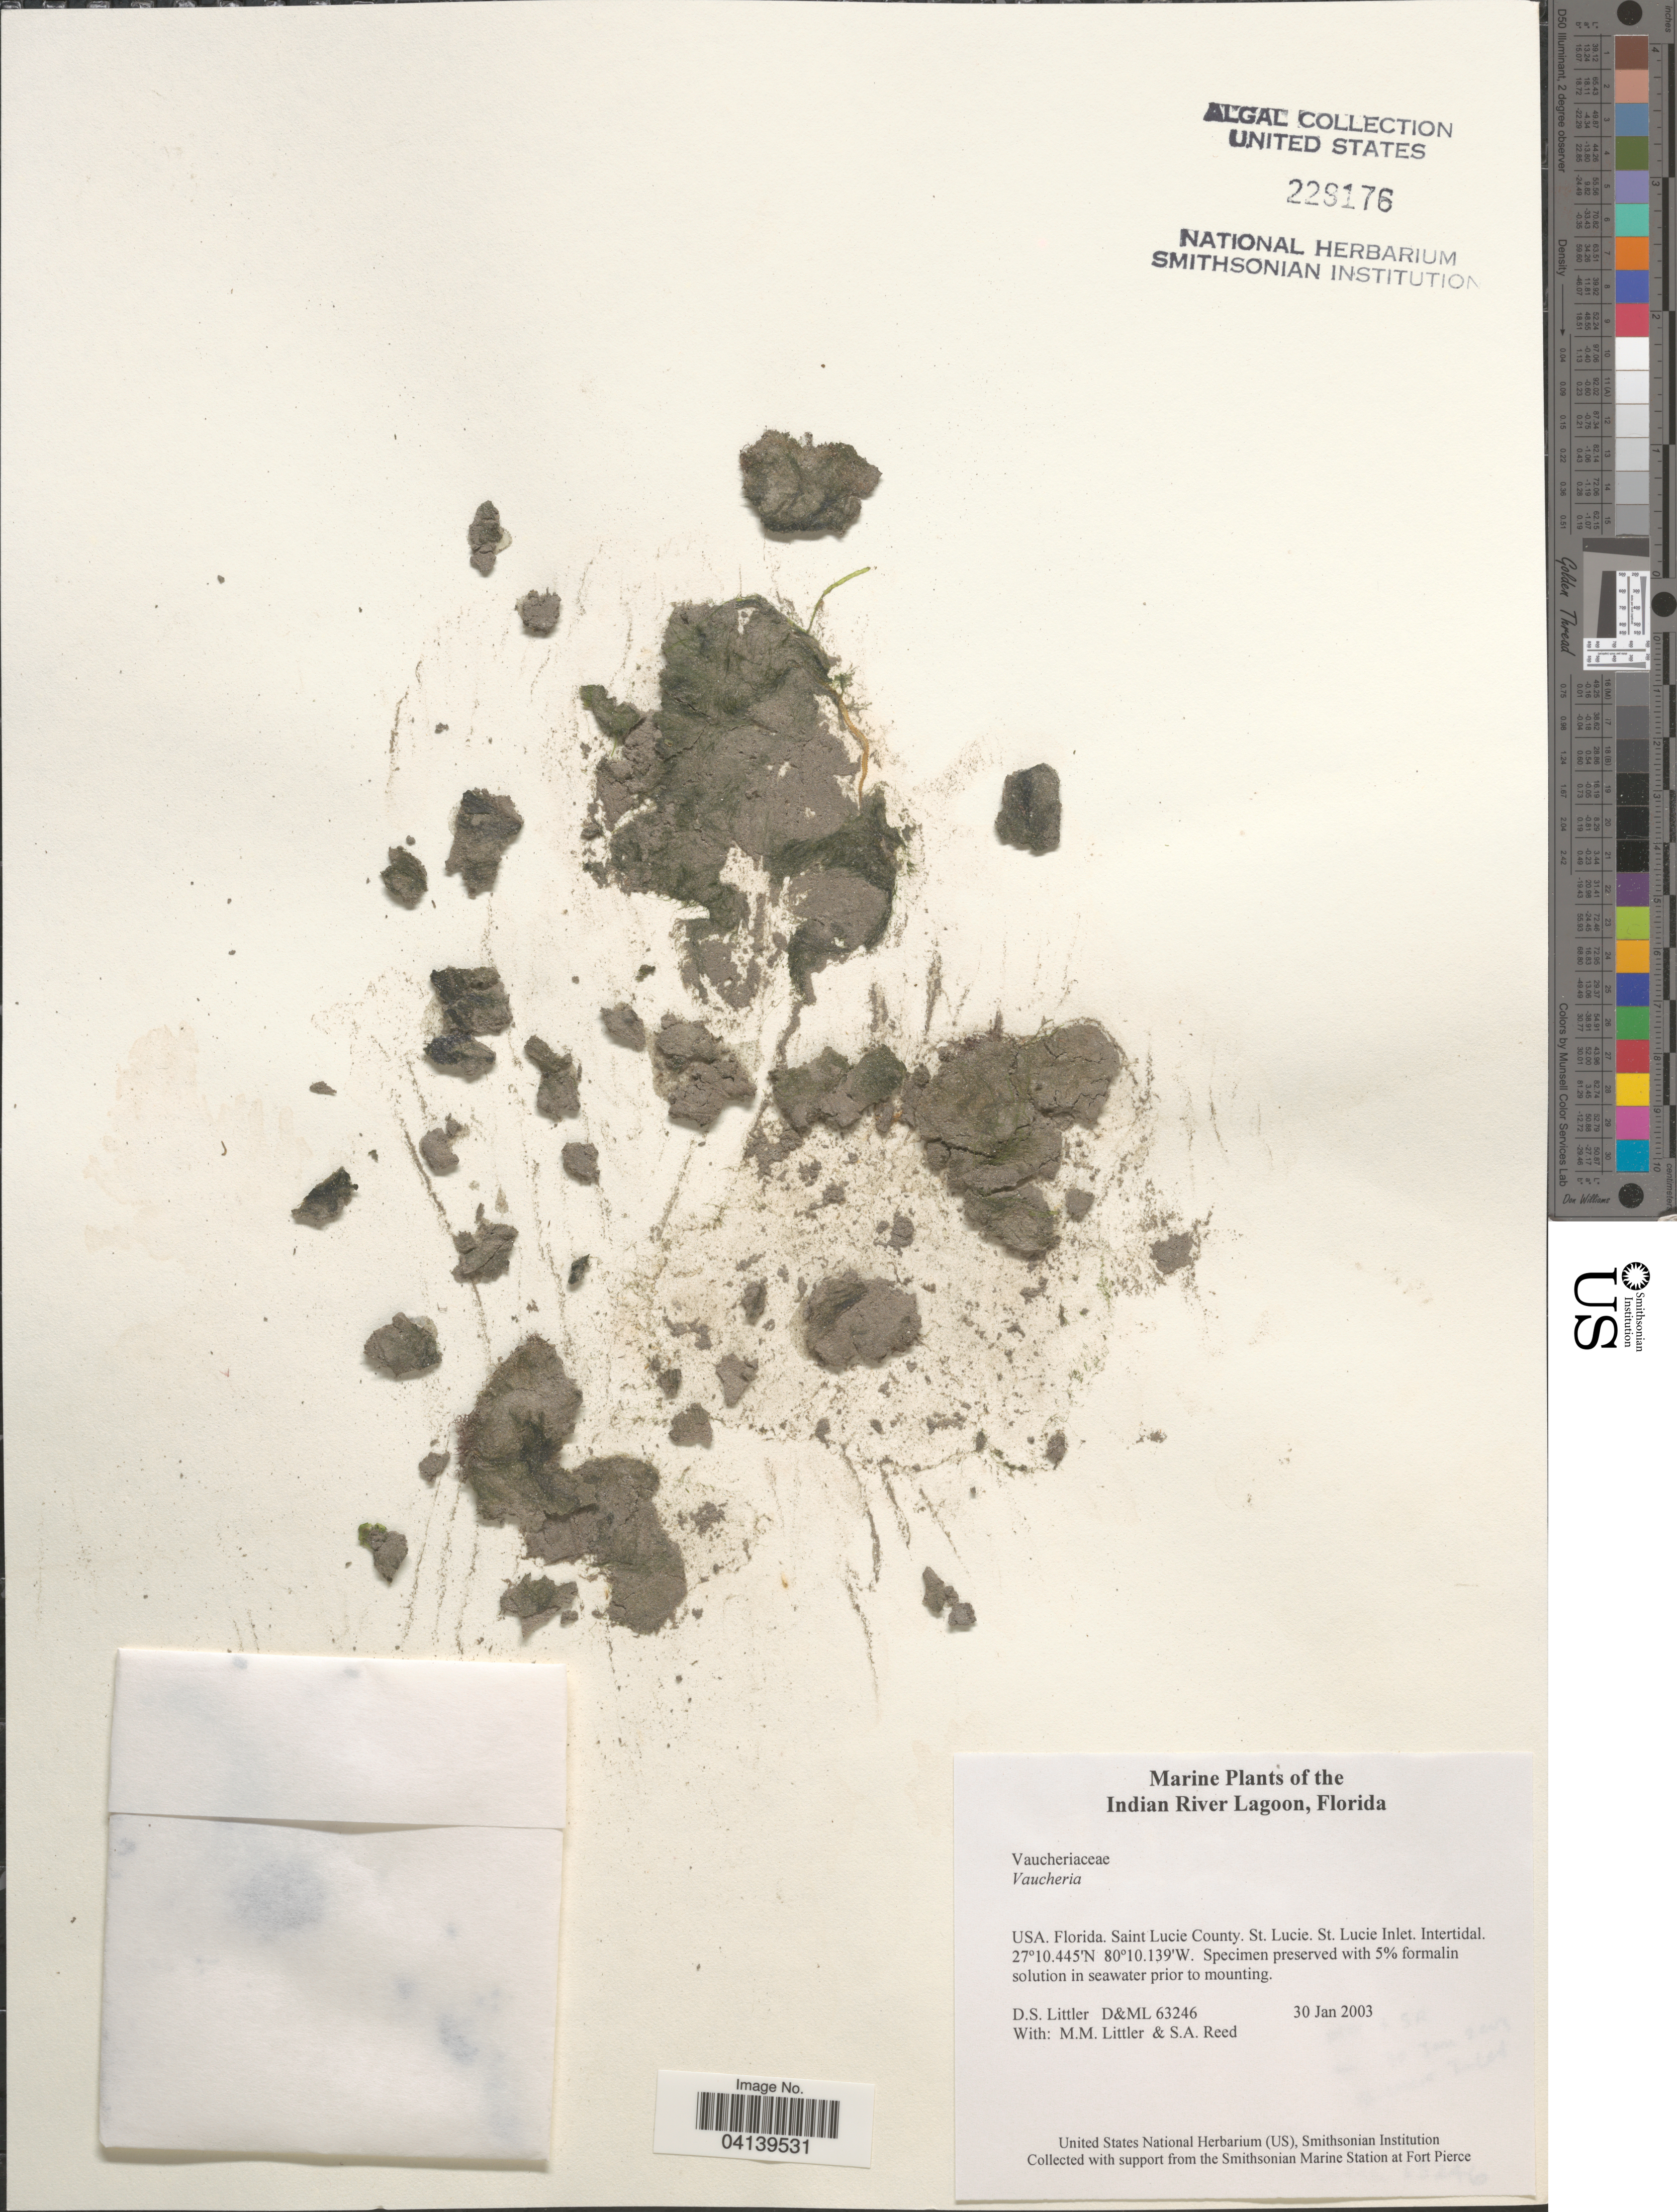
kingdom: Chromista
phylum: Ochrophyta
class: Xanthophyceae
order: Vaucheriales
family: Vaucheriaceae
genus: Vaucheria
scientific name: Vaucheria sp.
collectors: D. S. Littler & S. Reed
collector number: D&ML63246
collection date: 2003-01-30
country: United States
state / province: Florida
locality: Indian River Lagoon. Saint Lucie County. St. Lucie. St. Lucie Inlet.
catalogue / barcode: US 229176